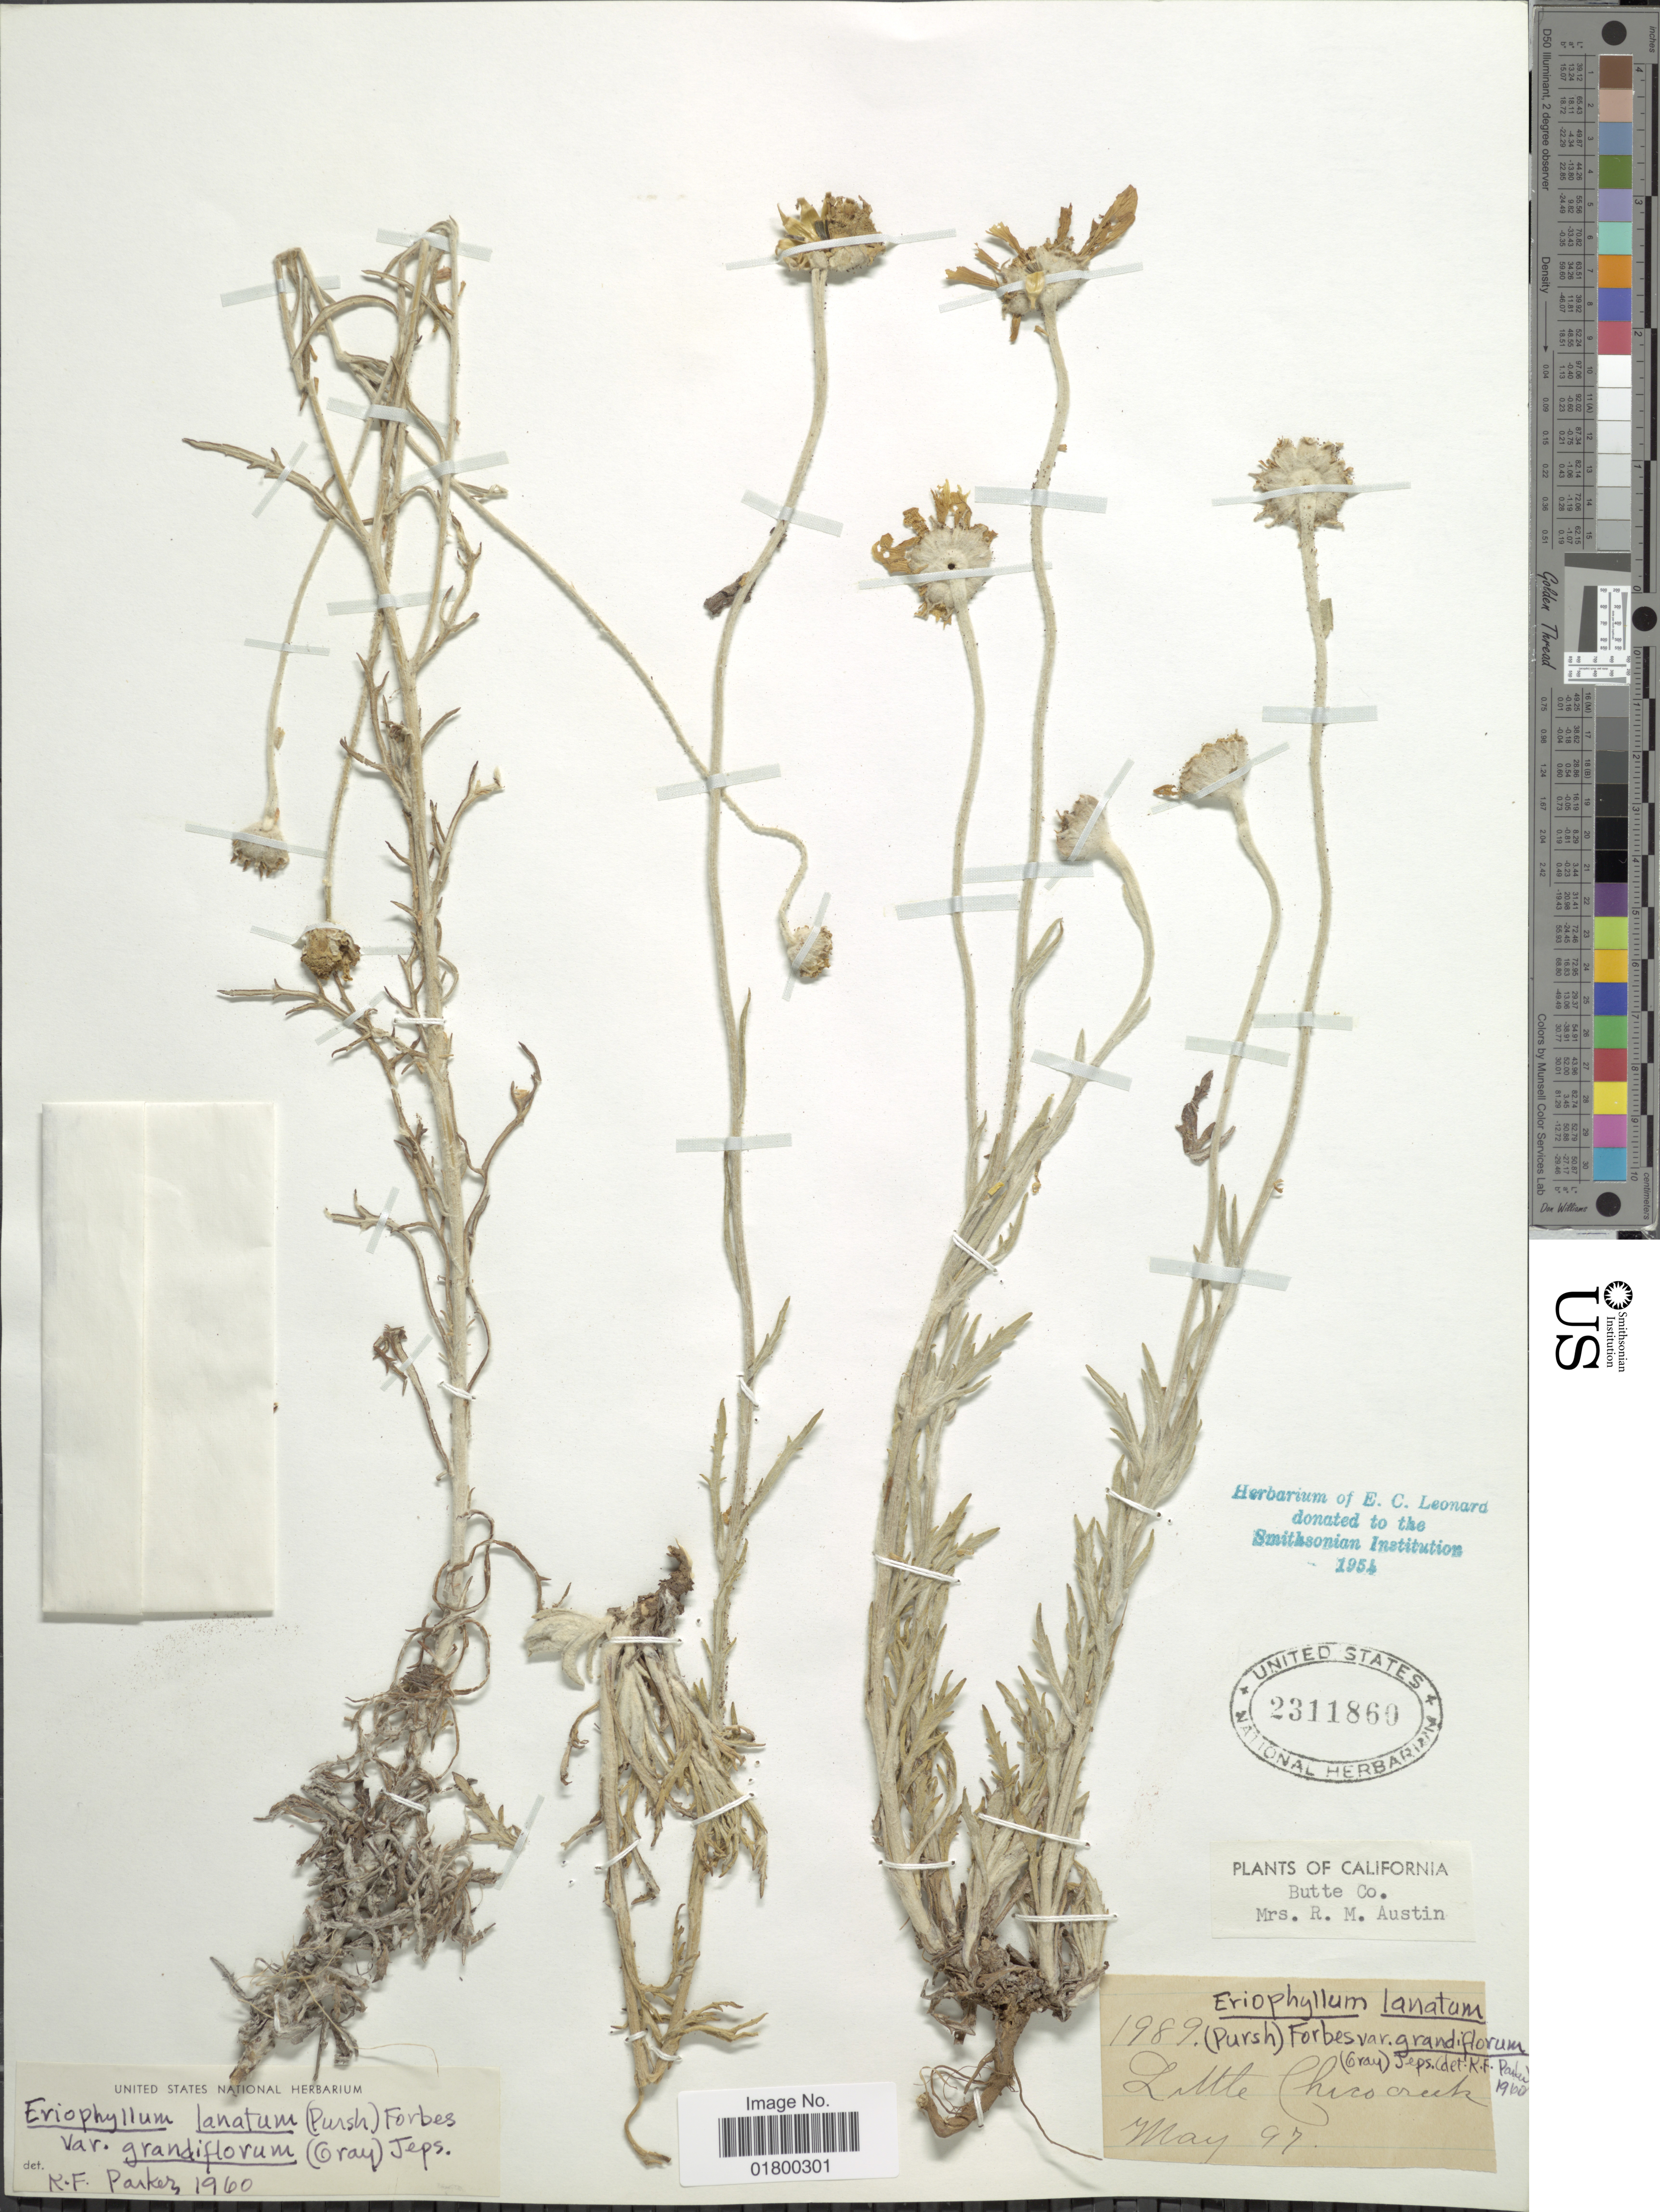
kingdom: Plantae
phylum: Tracheophyta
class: Magnoliopsida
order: Asterales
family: Asteraceae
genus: Eriophyllum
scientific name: Eriophyllum lanatum var. grandiflorum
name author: (A. Gray) Jeps.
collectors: R. Austin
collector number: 1989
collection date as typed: Transcribed d/m/y: /5/97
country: United States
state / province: California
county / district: Butte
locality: Butte Co., Little Chico creek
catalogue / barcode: US 2311860